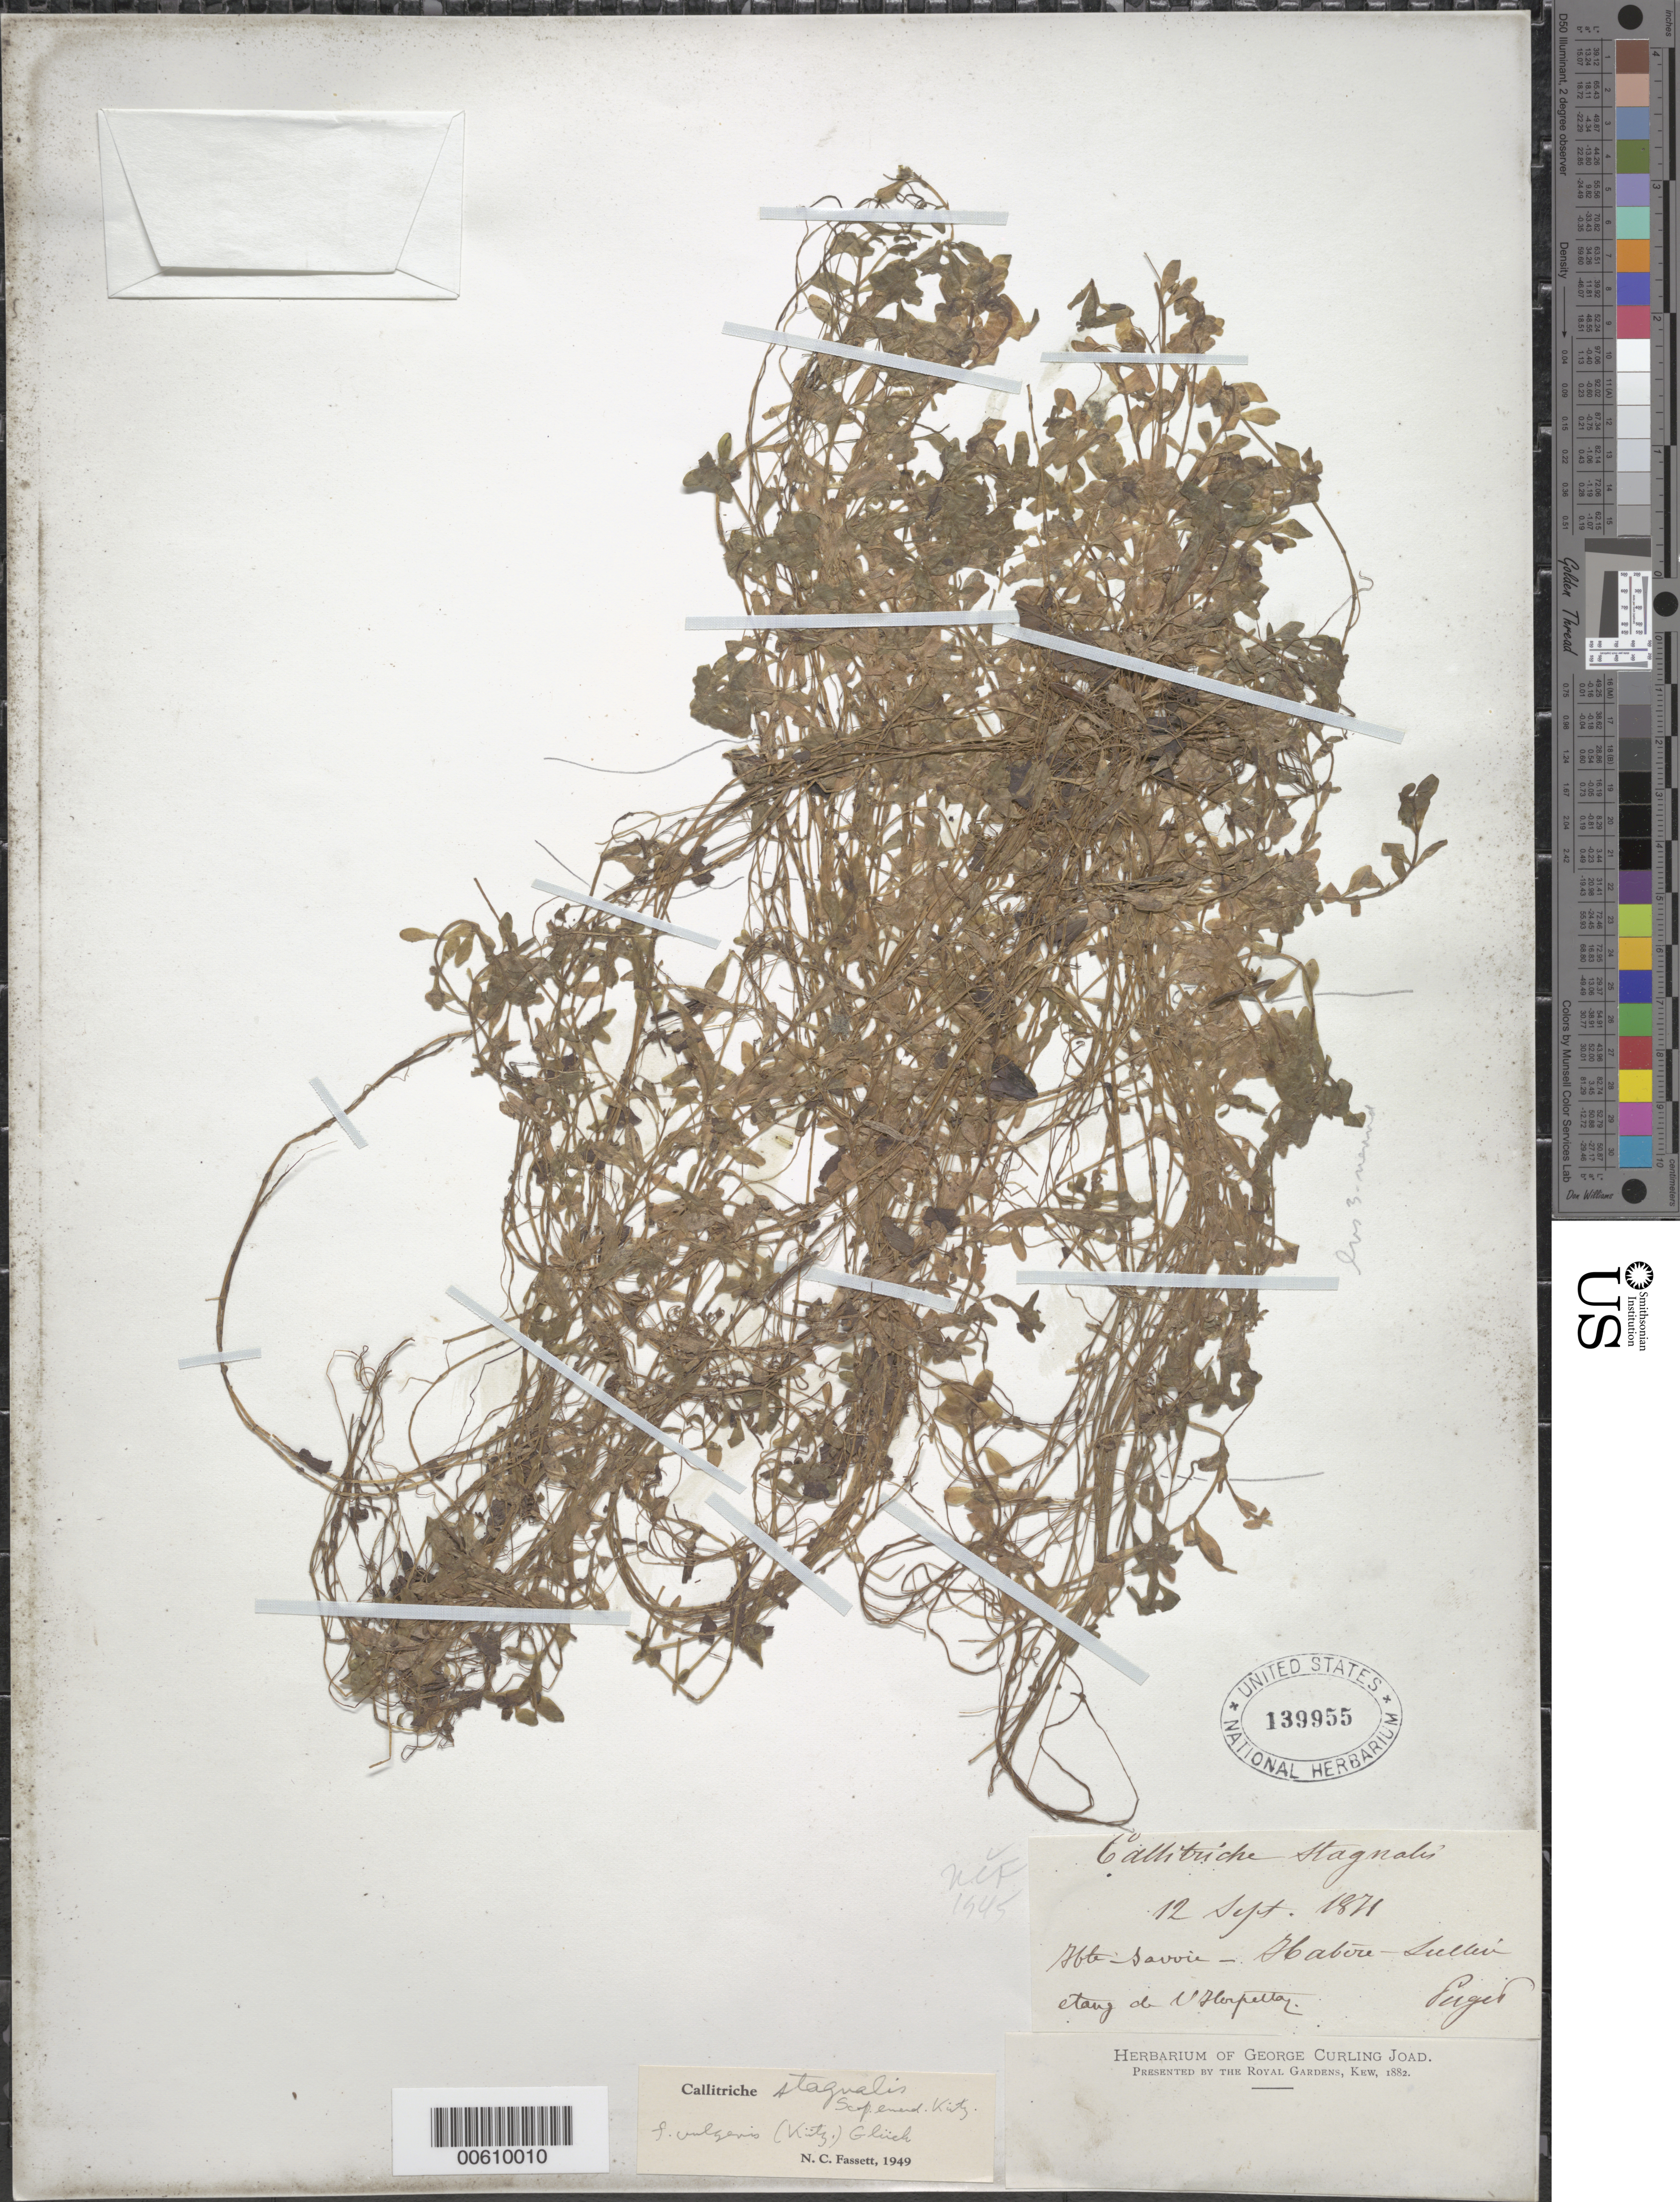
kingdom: Plantae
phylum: Tracheophyta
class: Magnoliopsida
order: Lamiales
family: Plantaginaceae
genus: Callitriche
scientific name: Callitriche stagnalis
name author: Scop.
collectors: -. Puget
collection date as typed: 12 Sep 1871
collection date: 1871-09-12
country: France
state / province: Auvergne-Rhône-Alpes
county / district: Haute-Savoie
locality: Hte. Savoie, Haber - Sulliv. etang du Horpellaz [interpreted very liberally]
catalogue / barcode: US 139955